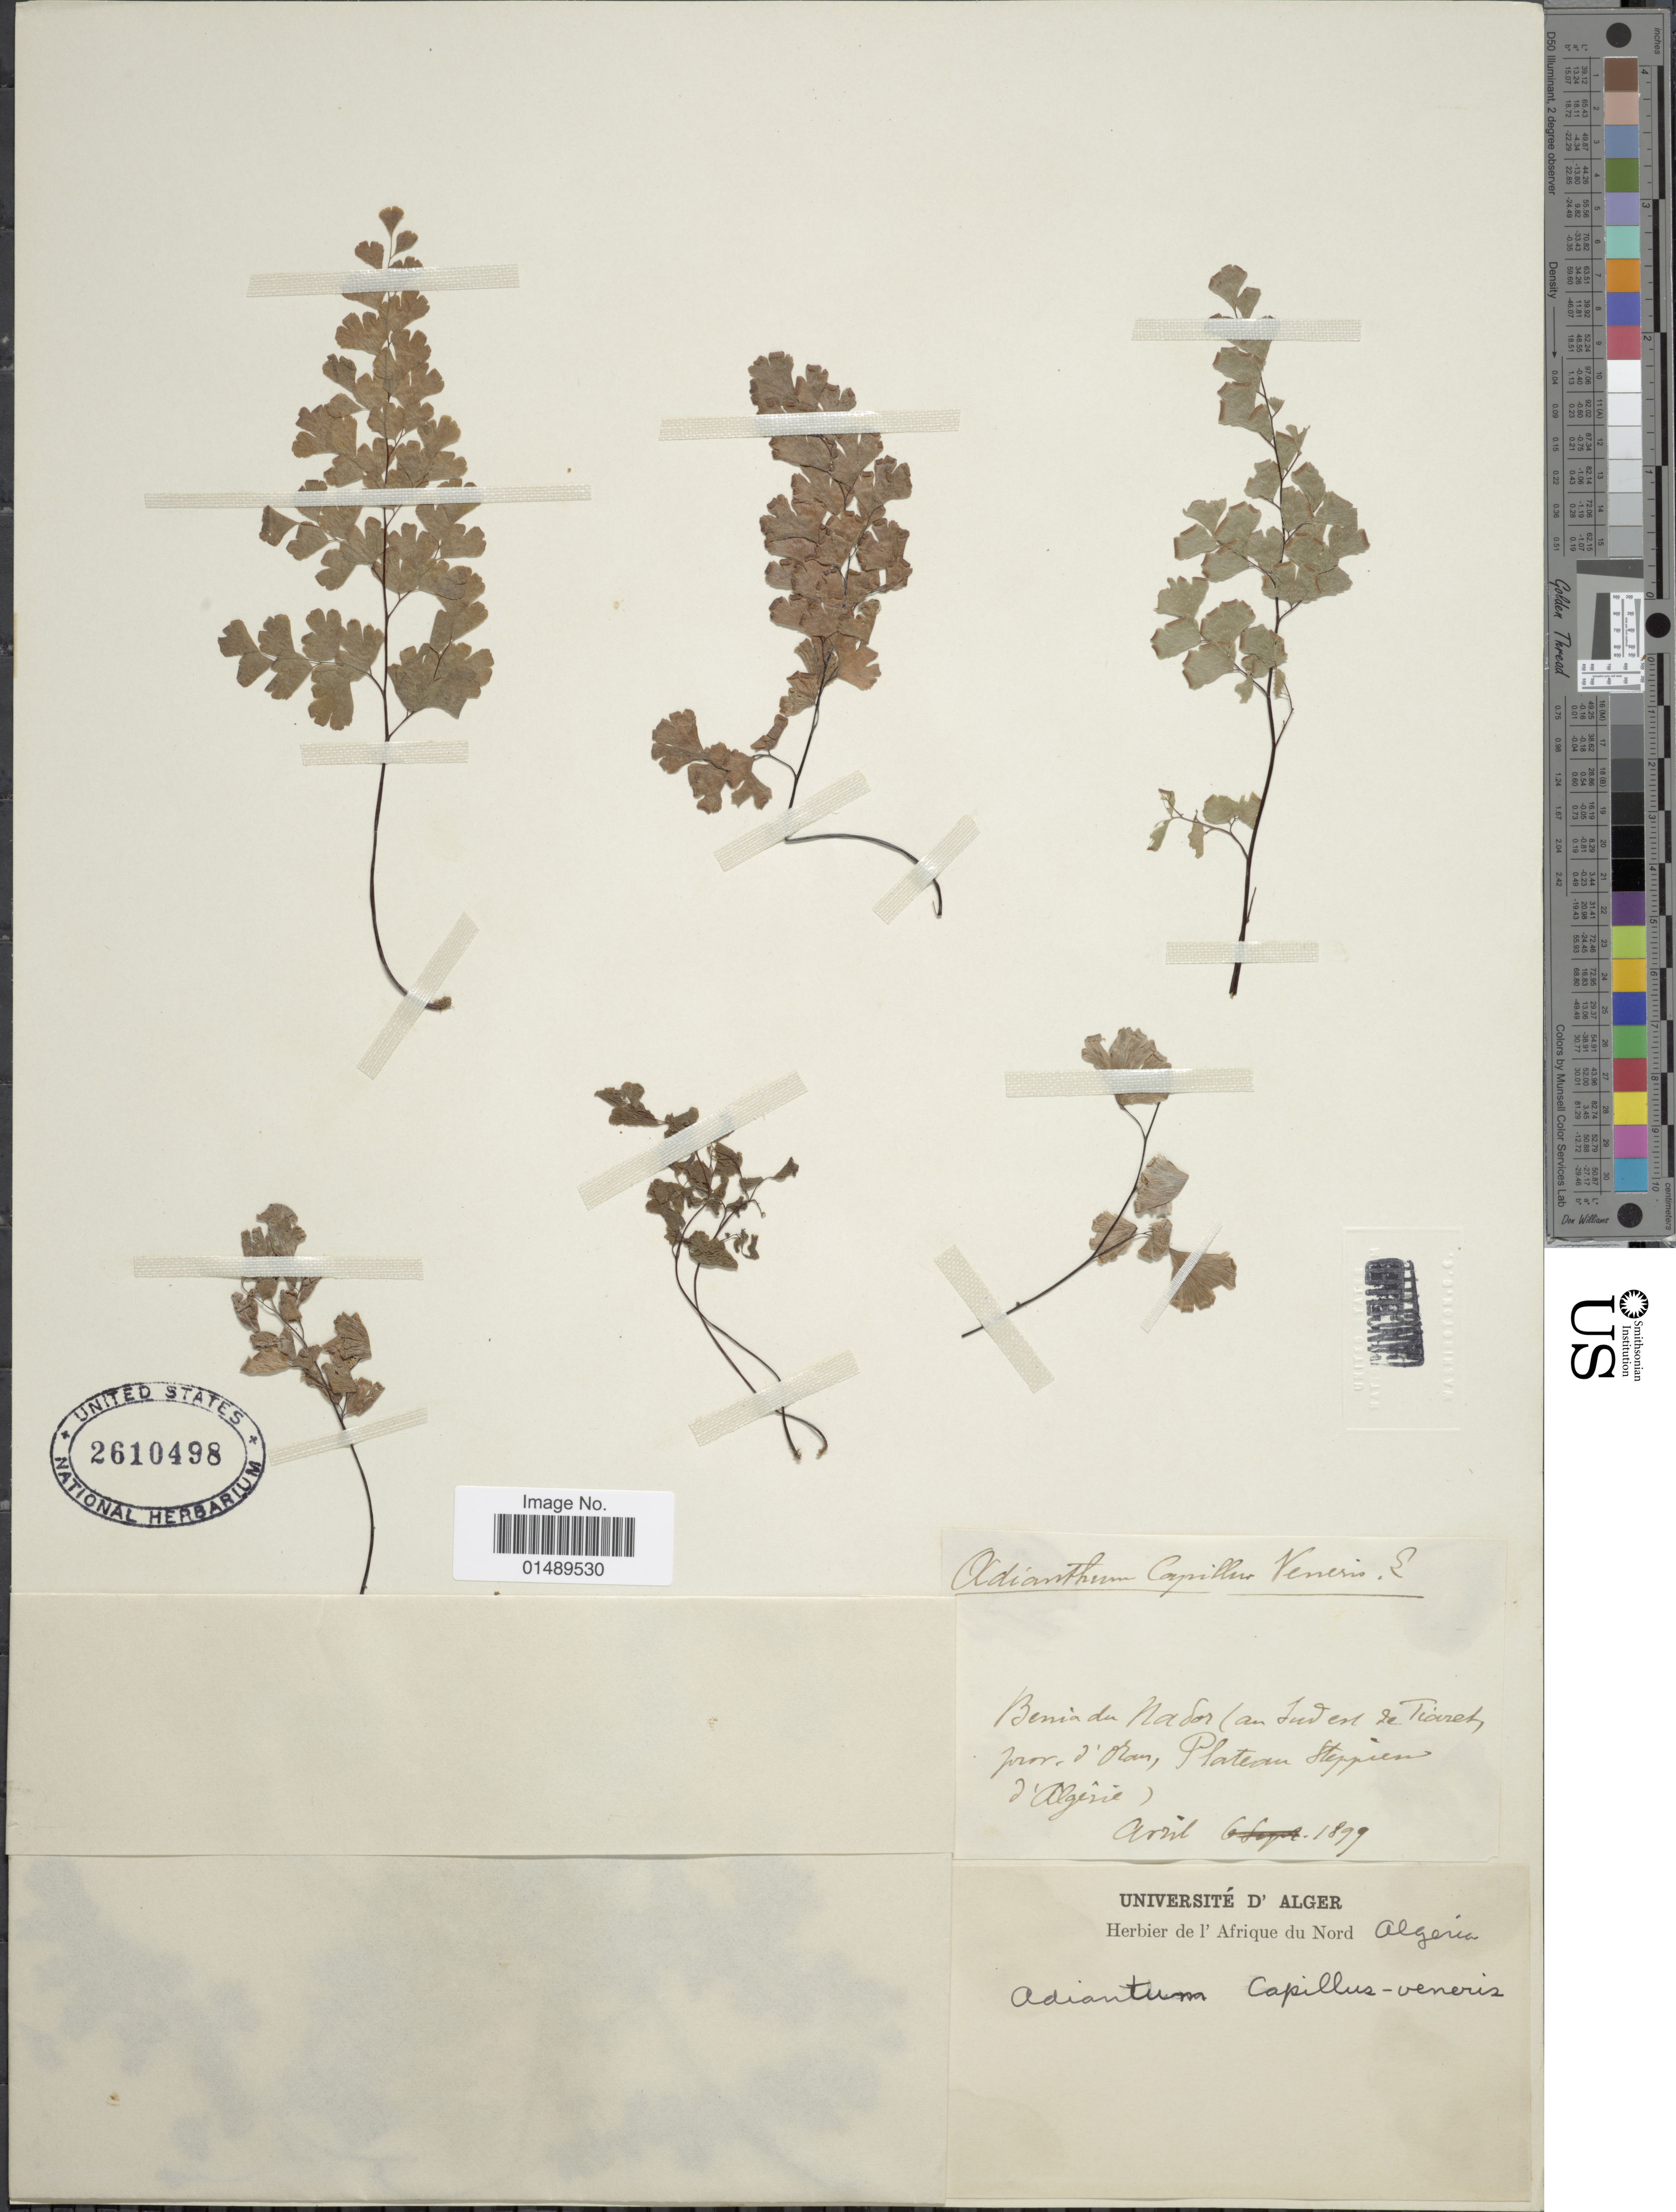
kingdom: Plantae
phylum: Tracheophyta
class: Polypodiopsida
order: Polypodiales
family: Pteridaceae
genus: Adiantum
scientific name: Adiantum capillus-veneris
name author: L.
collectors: ex herb. de l'Afrique du Nord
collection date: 1899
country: Algeria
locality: Benia du Nador ( an Sud de Tiaret, Prov. dÓran, Plateau Steppien, dÁlgerie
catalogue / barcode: US 2610498